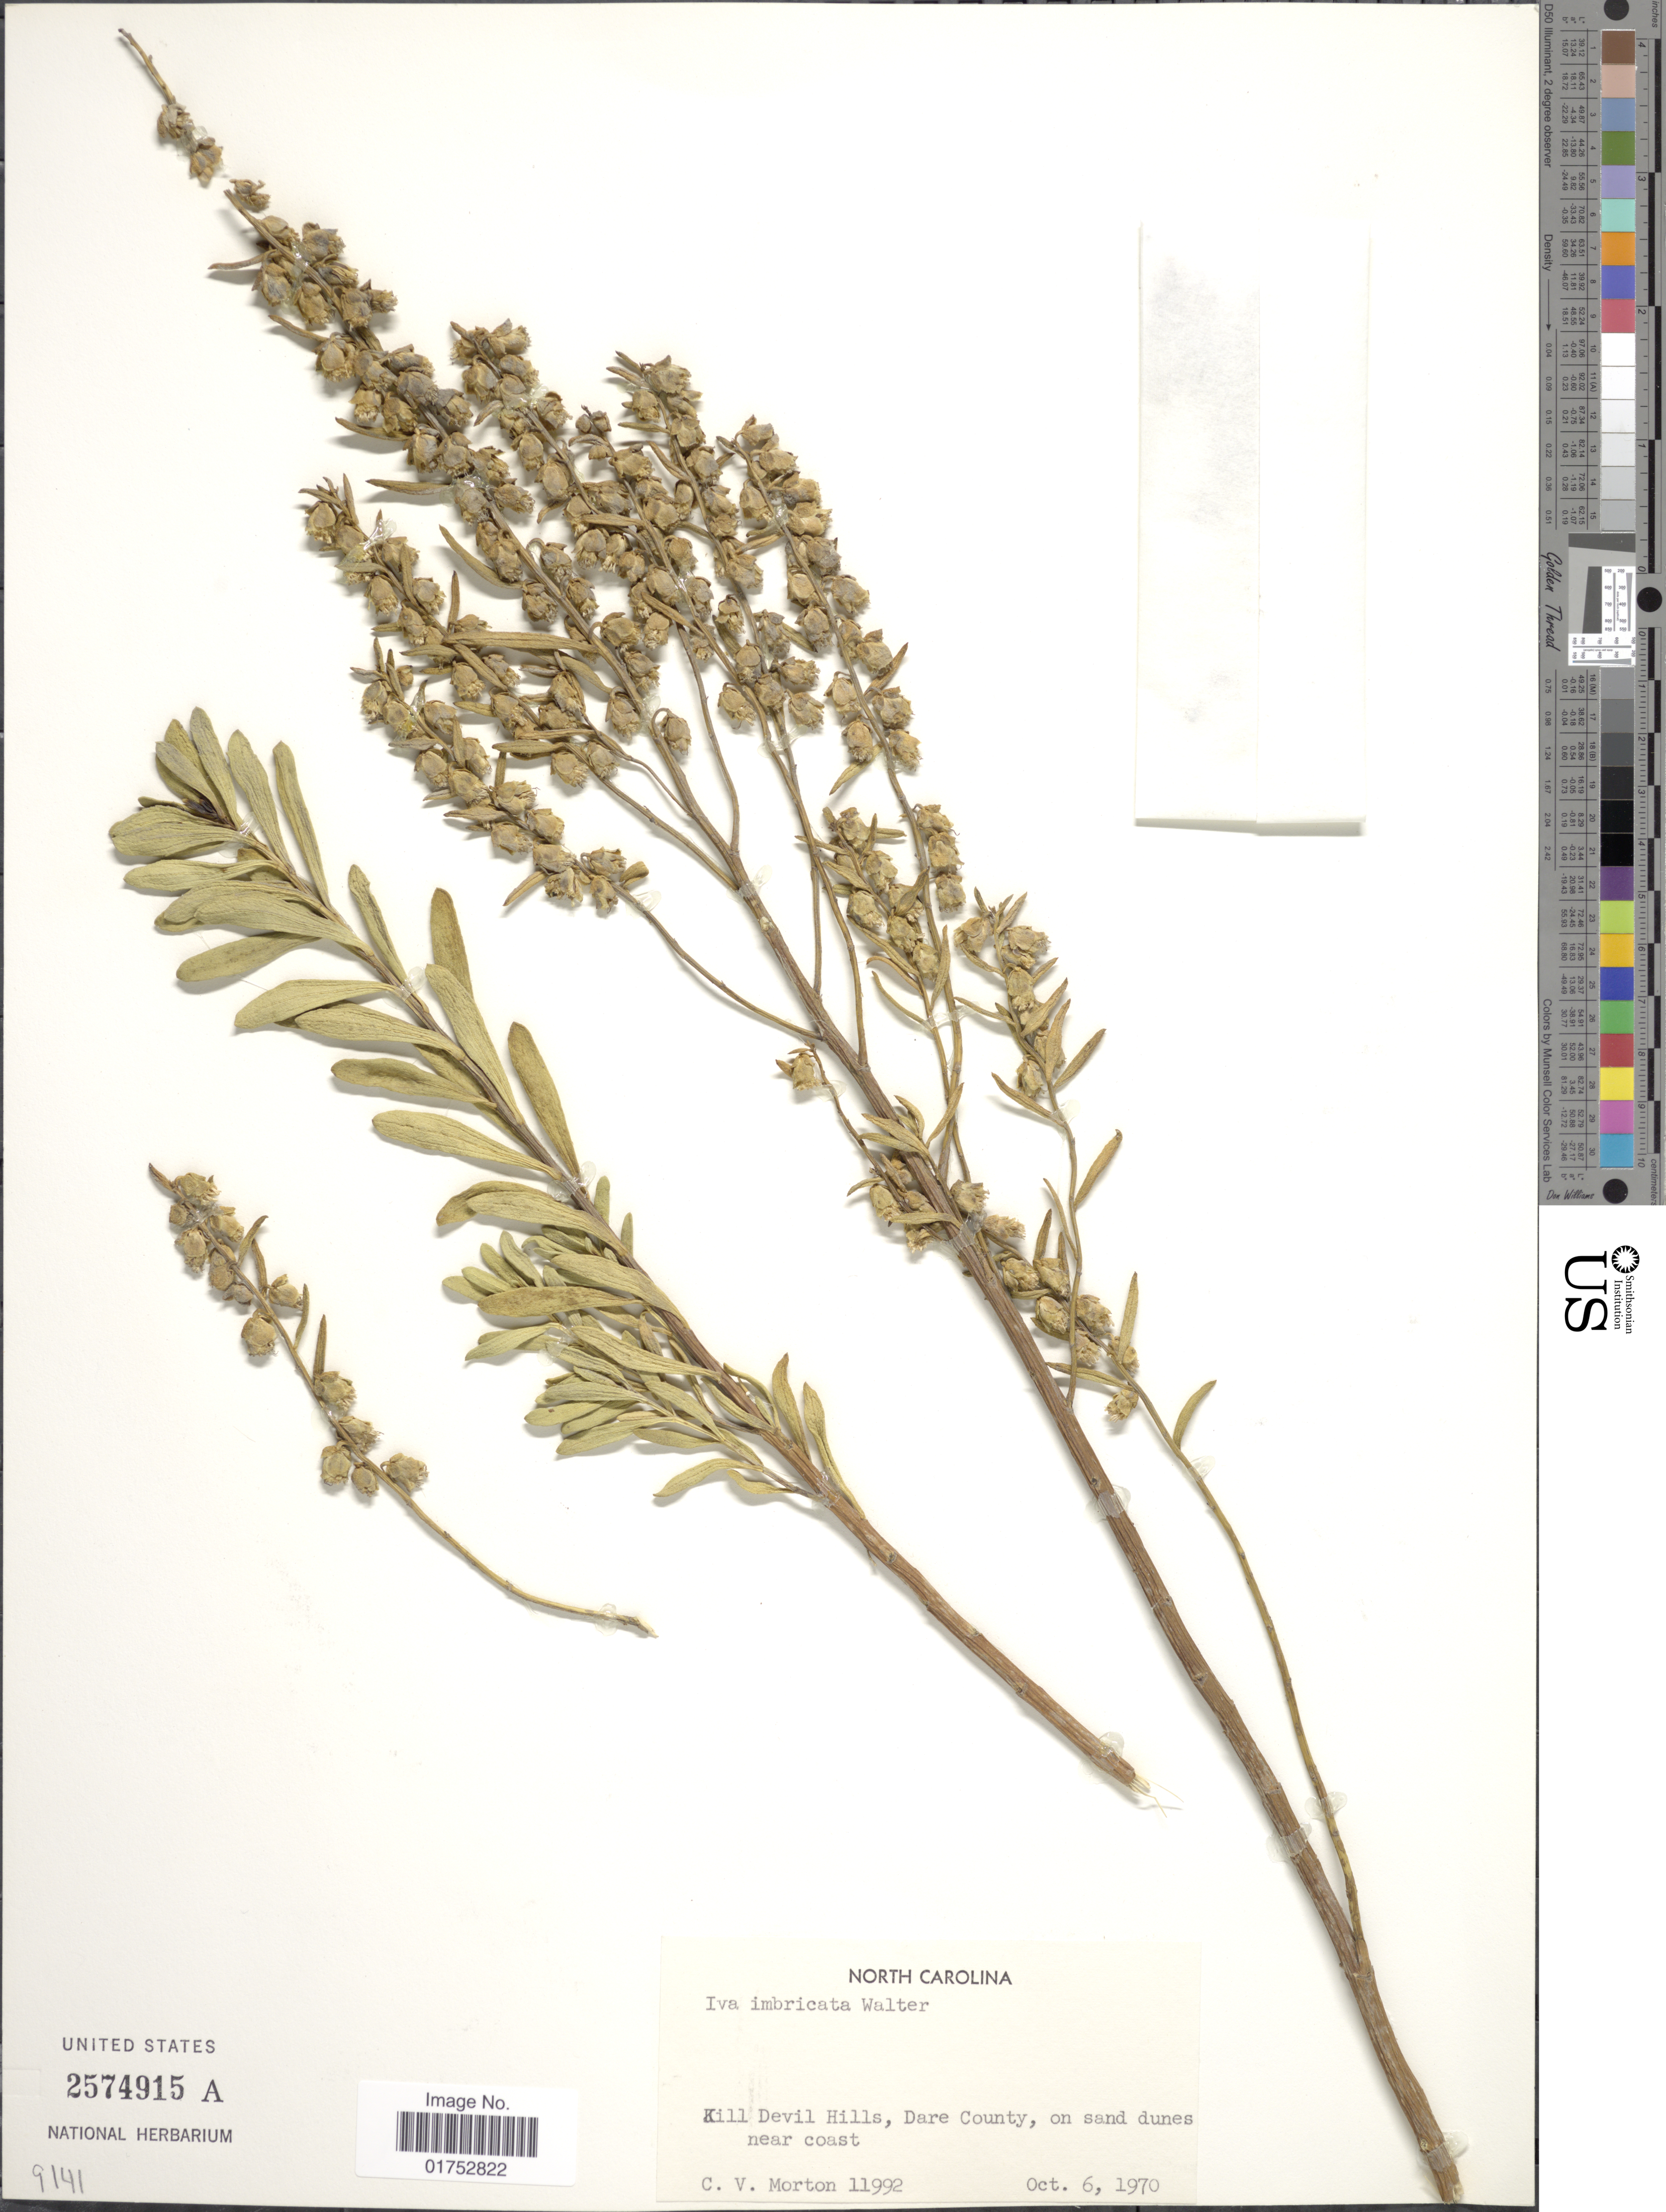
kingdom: Plantae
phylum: Tracheophyta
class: Magnoliopsida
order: Asterales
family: Asteraceae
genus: Iva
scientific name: Iva imbricata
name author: Walter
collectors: C. V. Morton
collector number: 11992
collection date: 1970-10-06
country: United States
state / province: North Carolina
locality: Kill Devil Hills, Dare County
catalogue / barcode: US 2574915A